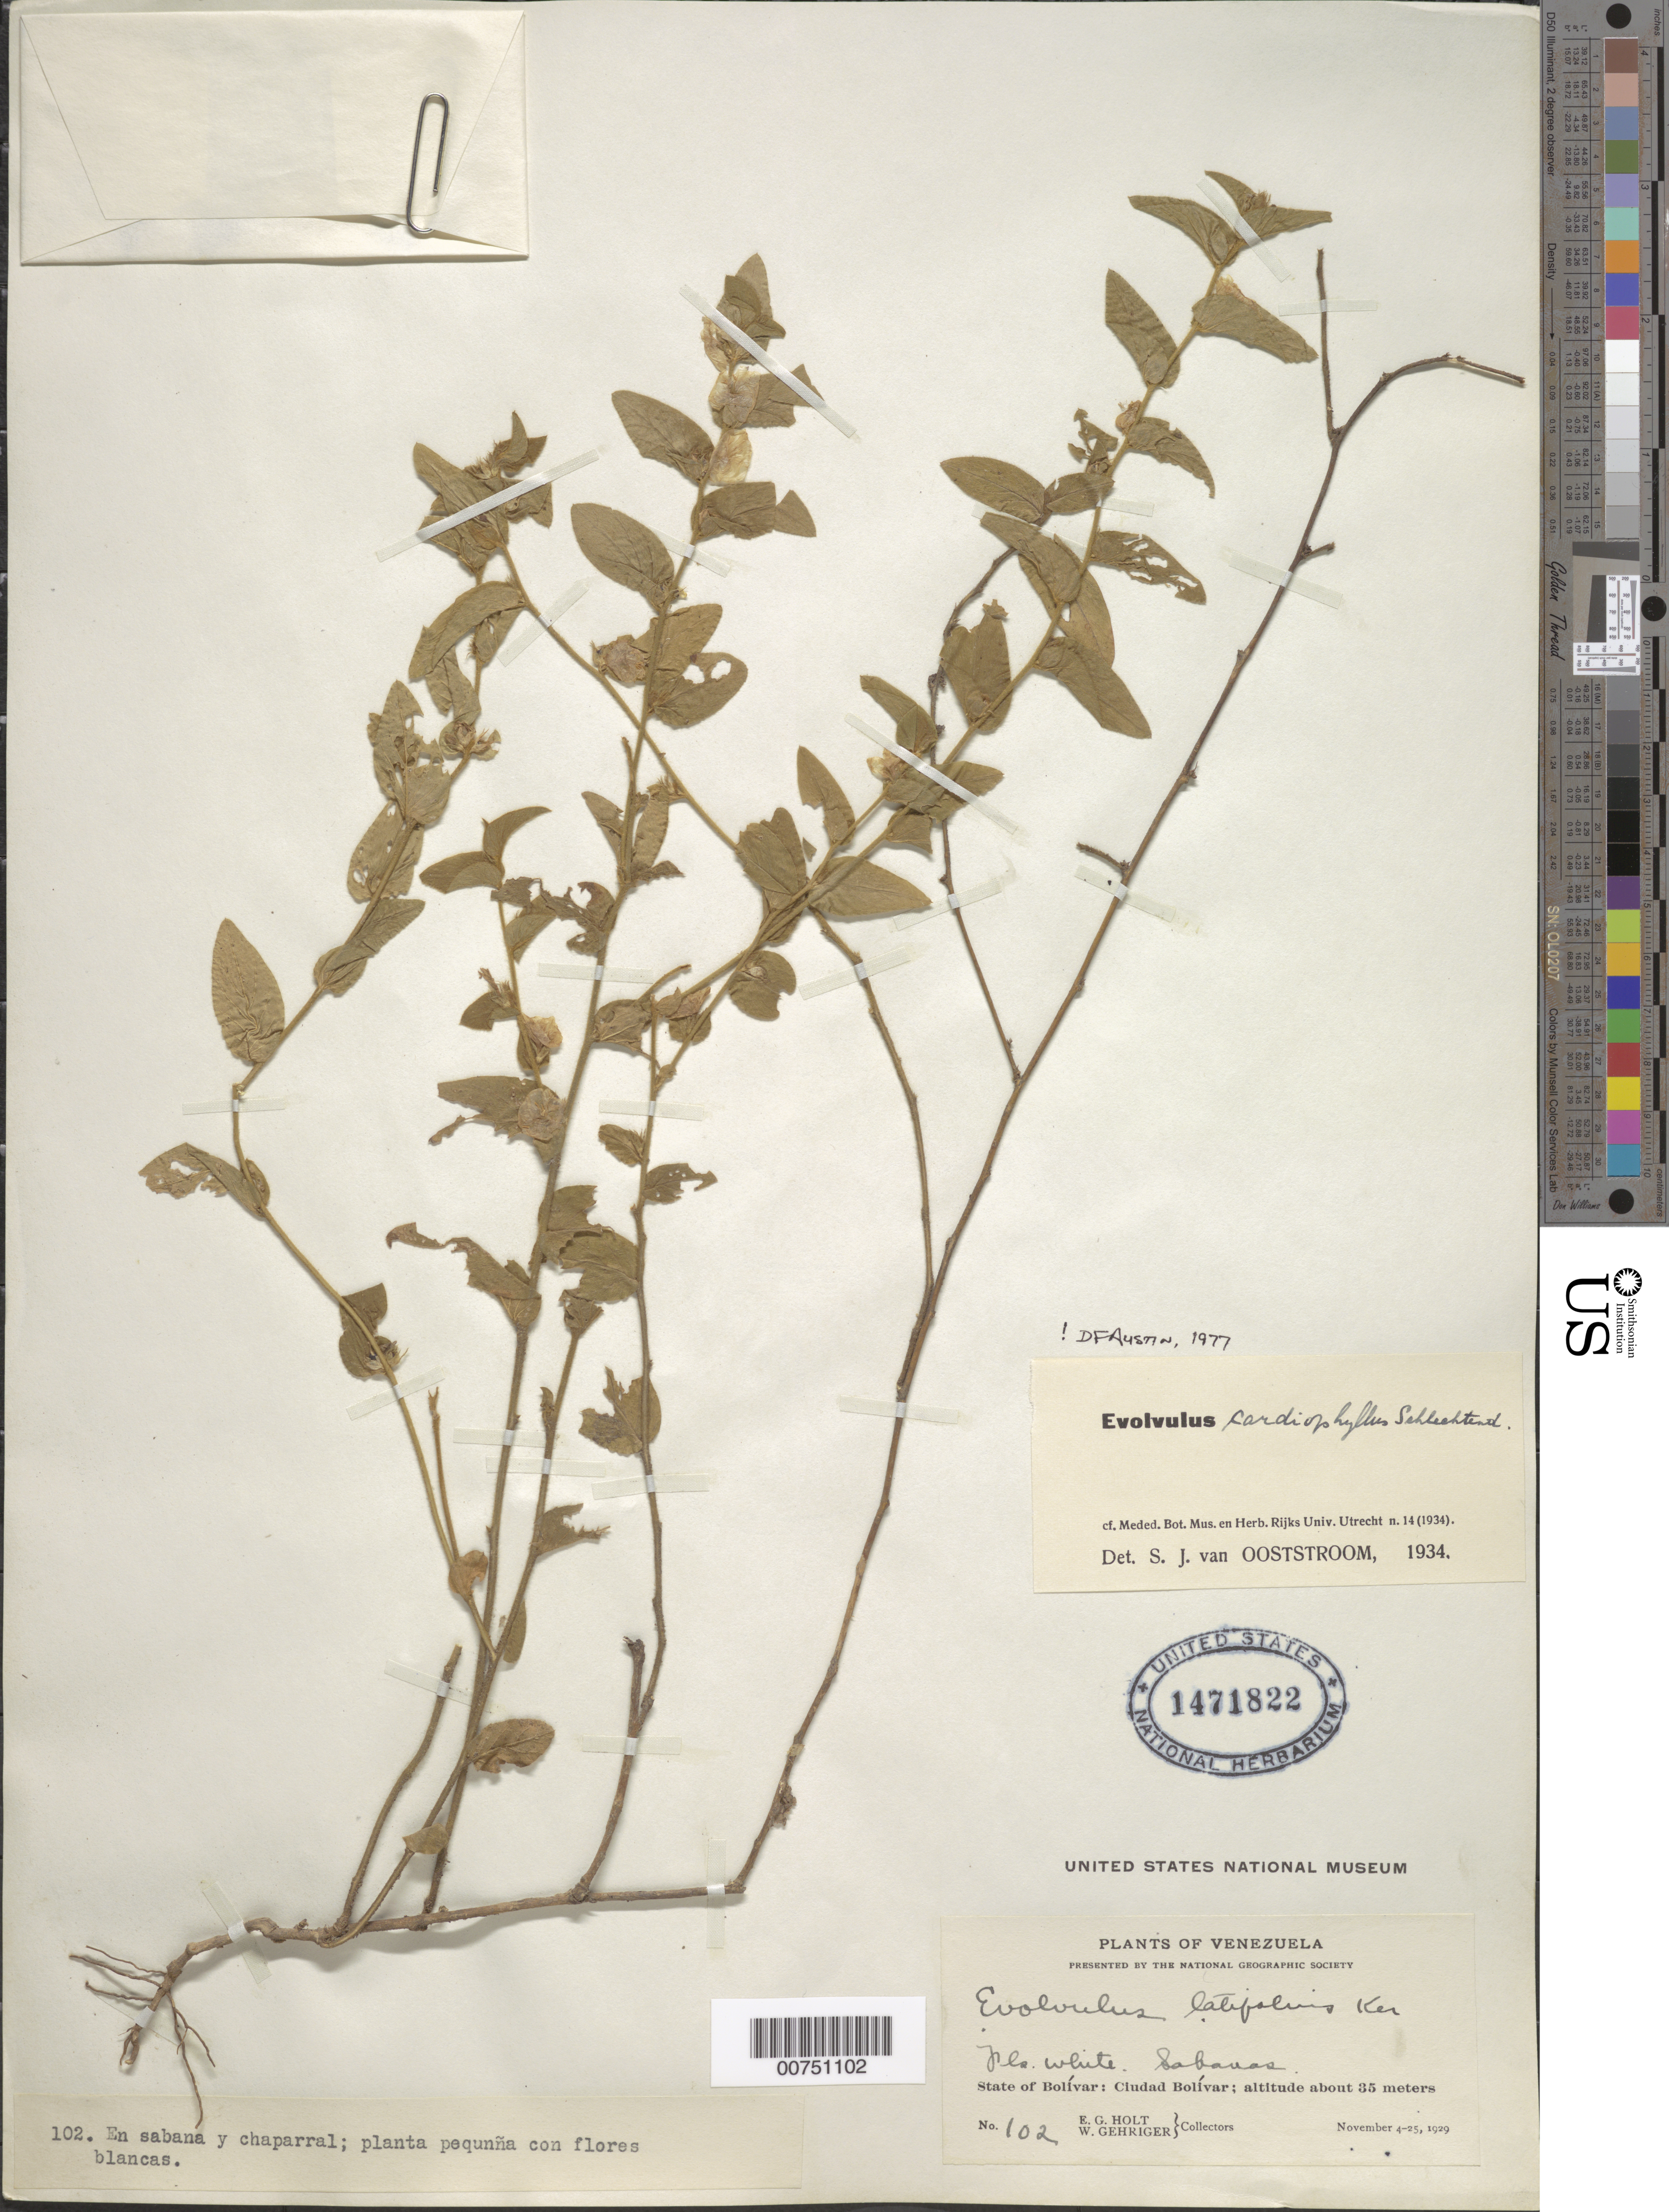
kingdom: Plantae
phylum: Tracheophyta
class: Magnoliopsida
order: Solanales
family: Convolvulaceae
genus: Evolvulus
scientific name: Evolvulus cardiophyllus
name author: Schltdl.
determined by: Austin, D. F.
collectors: E. Holt & W. Gehriger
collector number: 102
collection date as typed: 4-Nov-29 to 25-Nov-29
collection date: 1929-11-04/1929-11-25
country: Venezuela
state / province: Bolívar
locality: Ciudad Bolívar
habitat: Savanna and chaparral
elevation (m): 35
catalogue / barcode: US 1471822